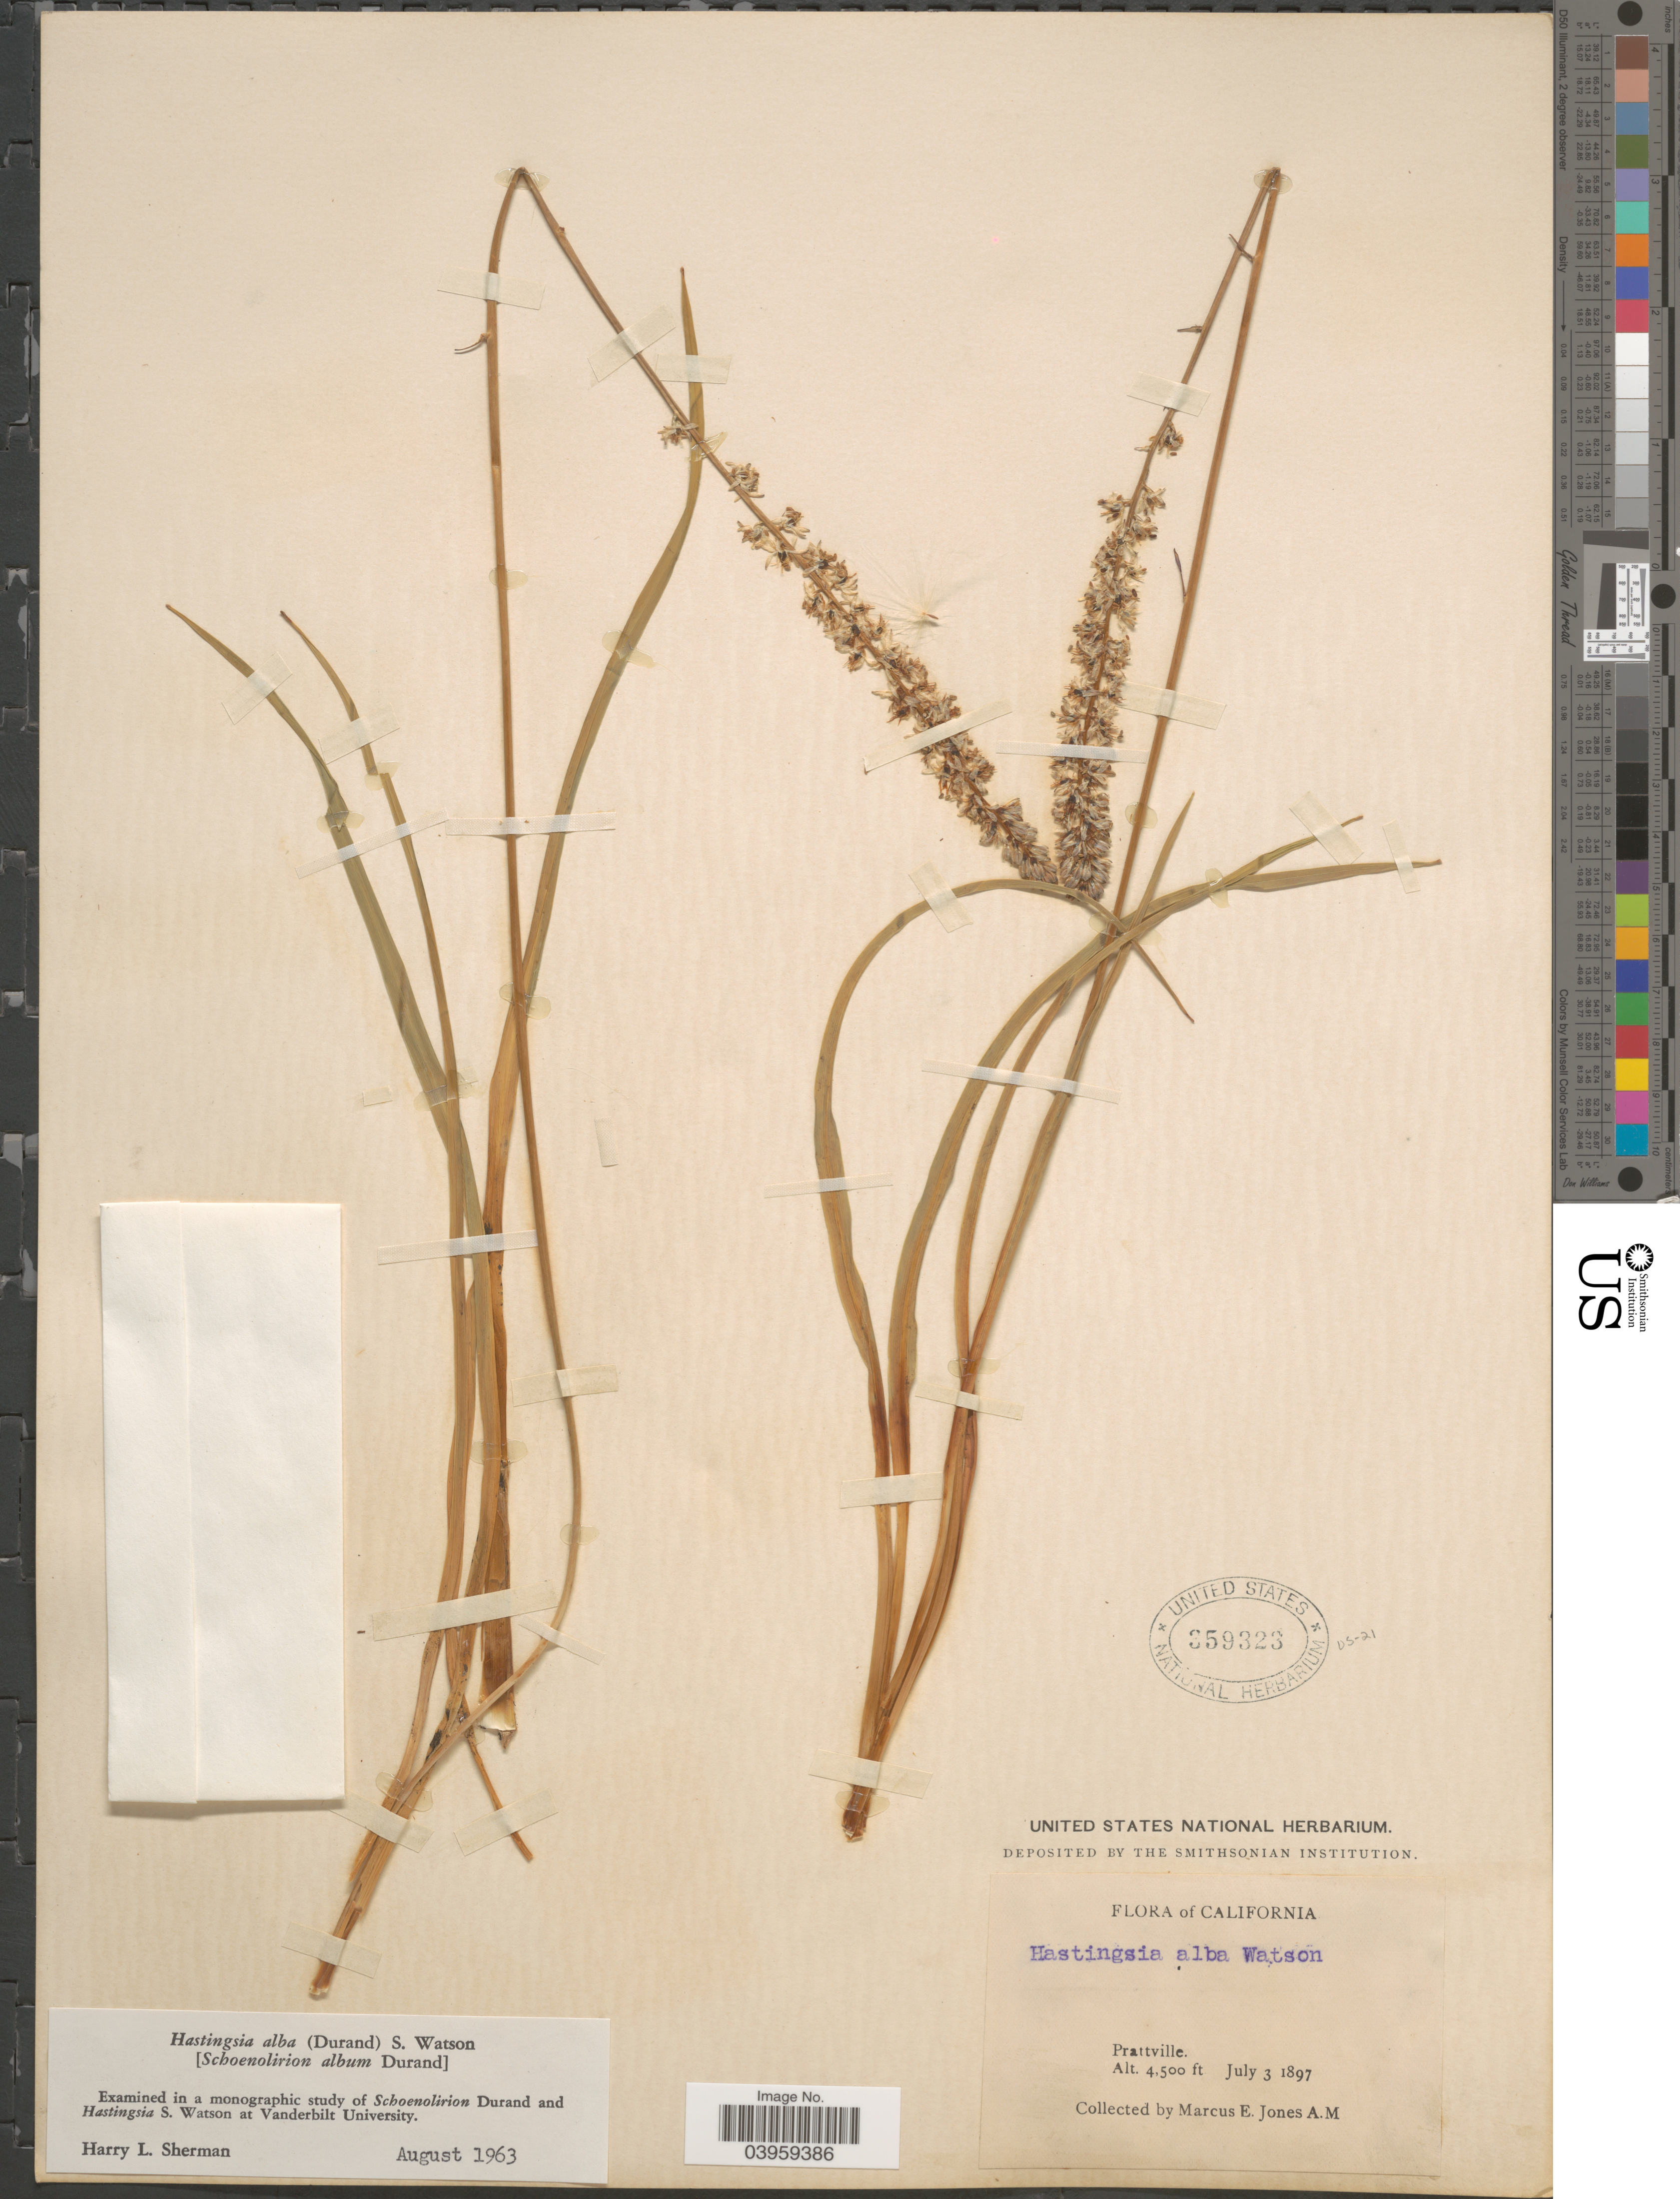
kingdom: Plantae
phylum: Tracheophyta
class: Liliopsida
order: Asparagales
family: Asparagaceae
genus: Hastingsia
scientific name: Hastingsia alba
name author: (Durand) S. Watson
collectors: M. E. Jones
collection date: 1897-07-03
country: United States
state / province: California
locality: Prattville.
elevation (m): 1372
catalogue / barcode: US 359323